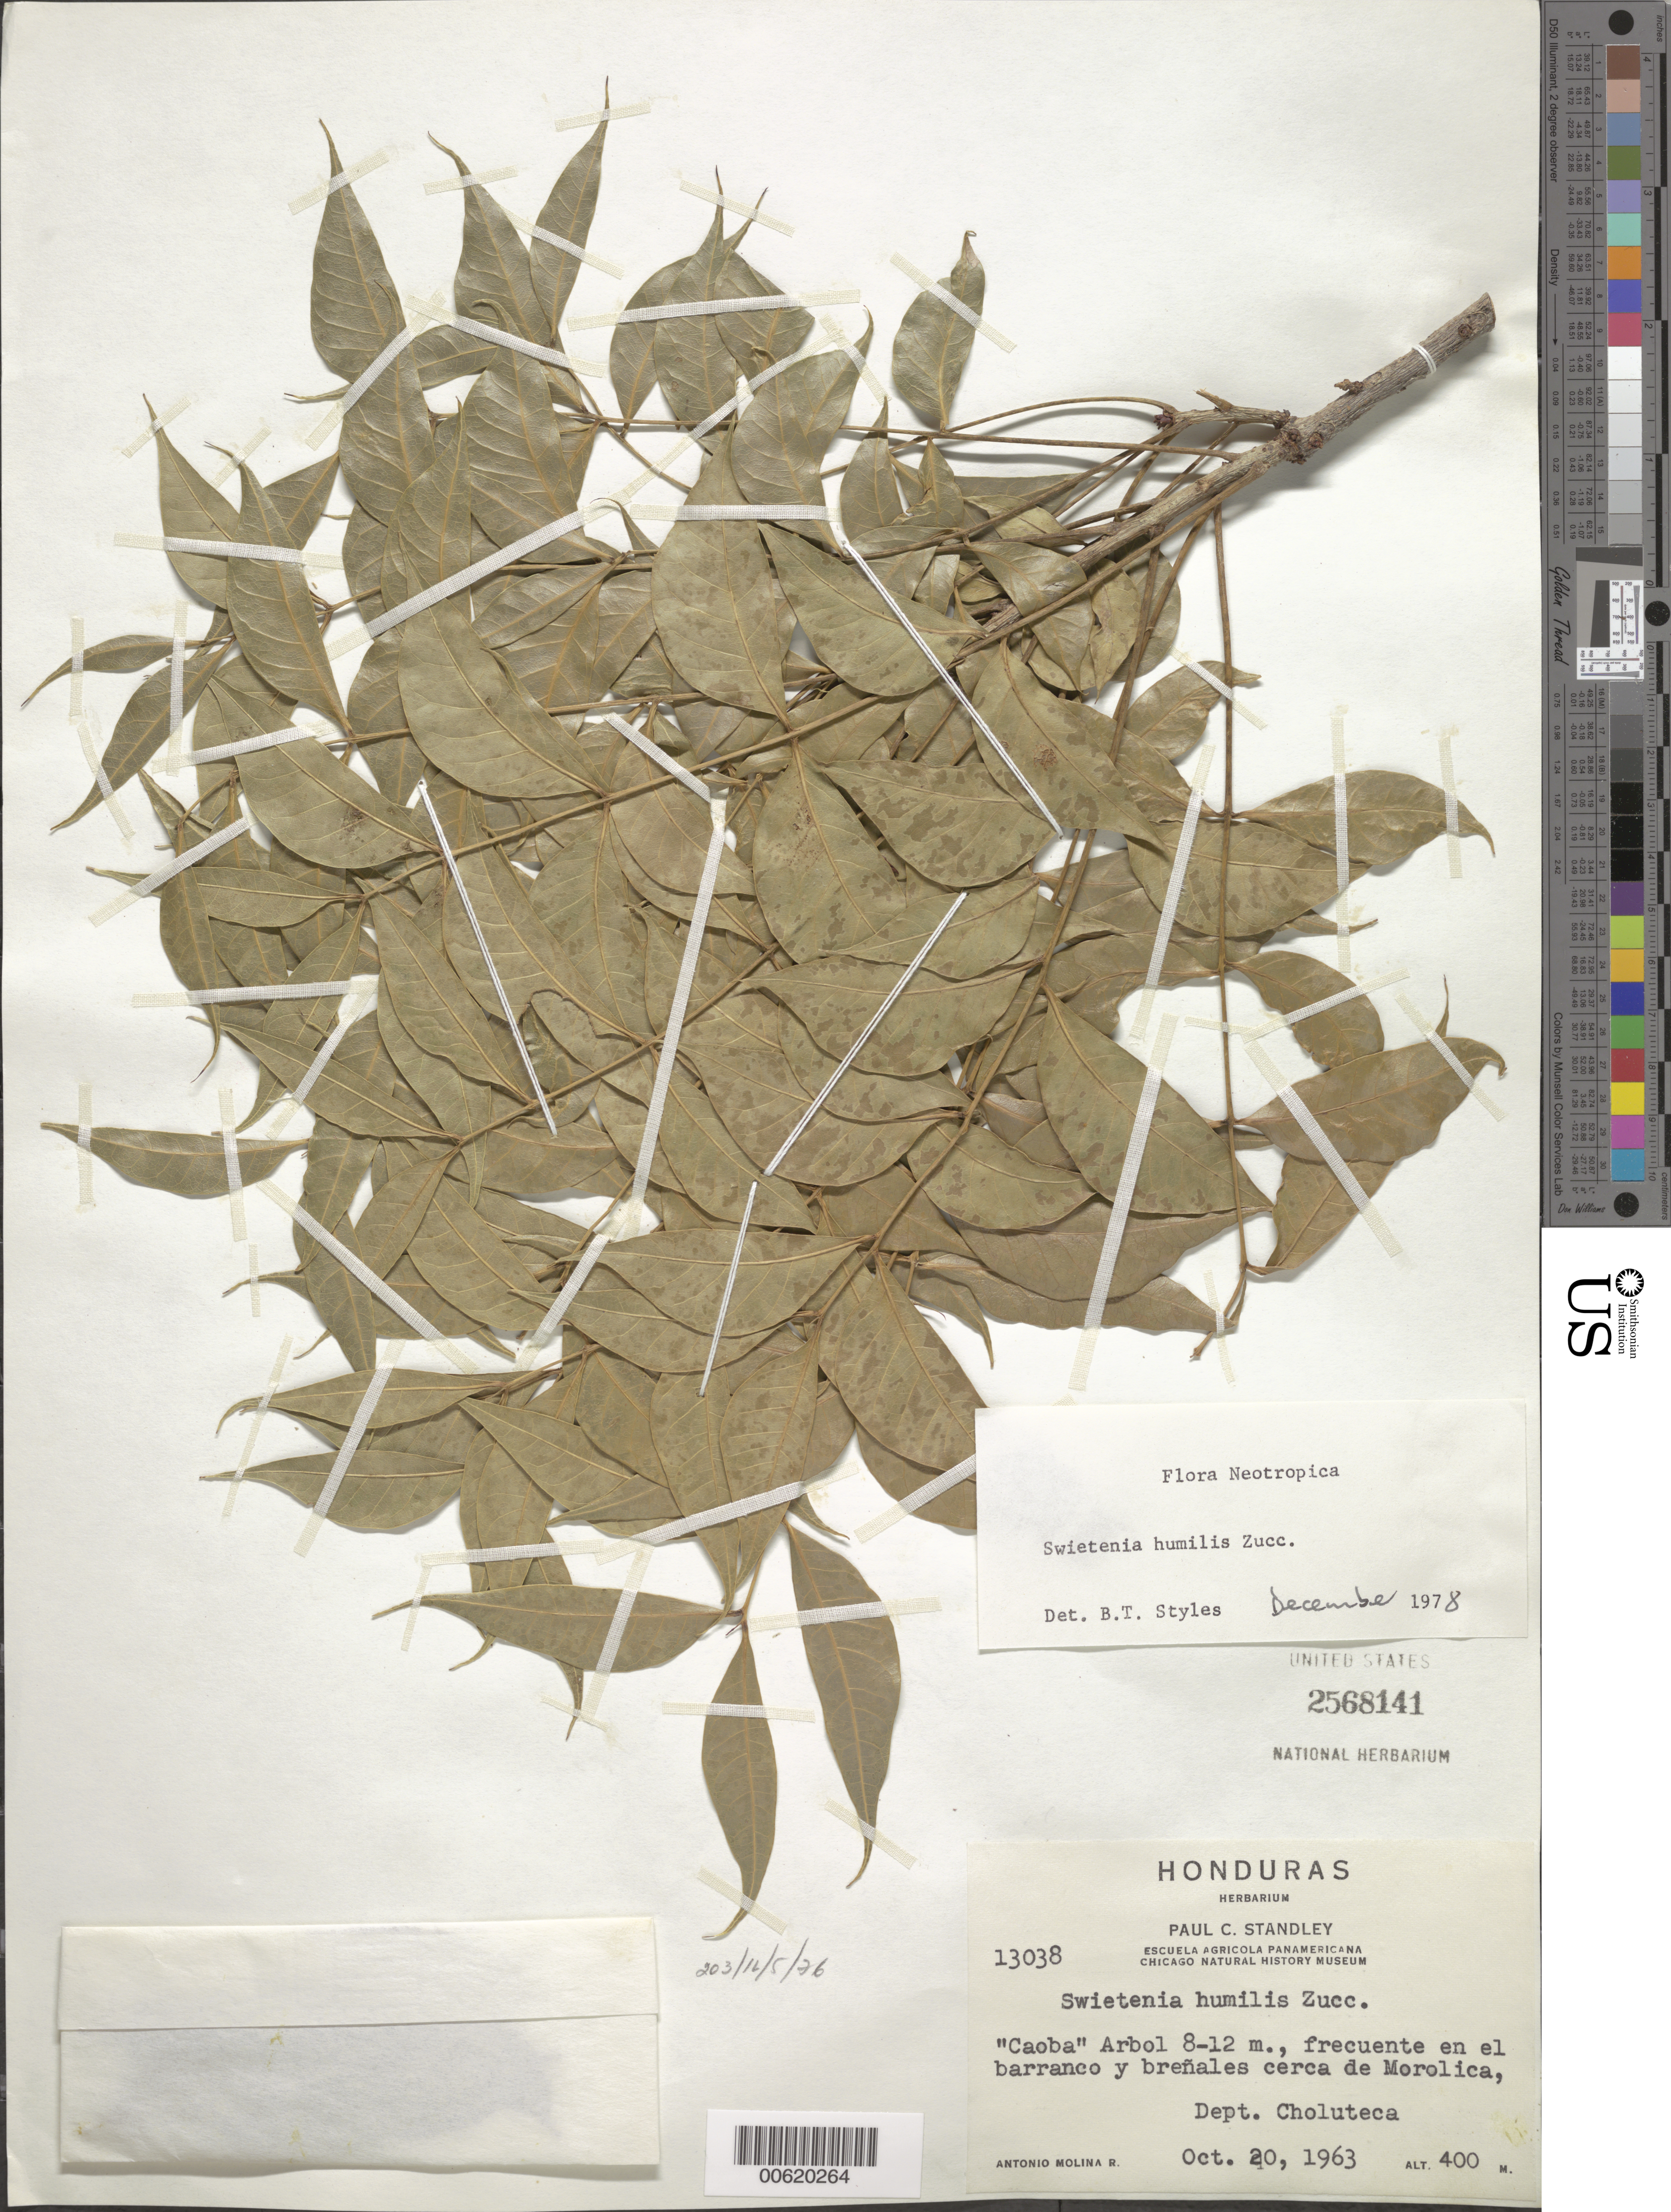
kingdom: Plantae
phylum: Tracheophyta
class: Magnoliopsida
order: Sapindales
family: Meliaceae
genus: Swietenia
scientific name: Swietenia humilis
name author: Zucc.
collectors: A. Molina R.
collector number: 13038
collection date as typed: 20 Oct 1963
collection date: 1963-10-20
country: Honduras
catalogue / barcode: US 2568141